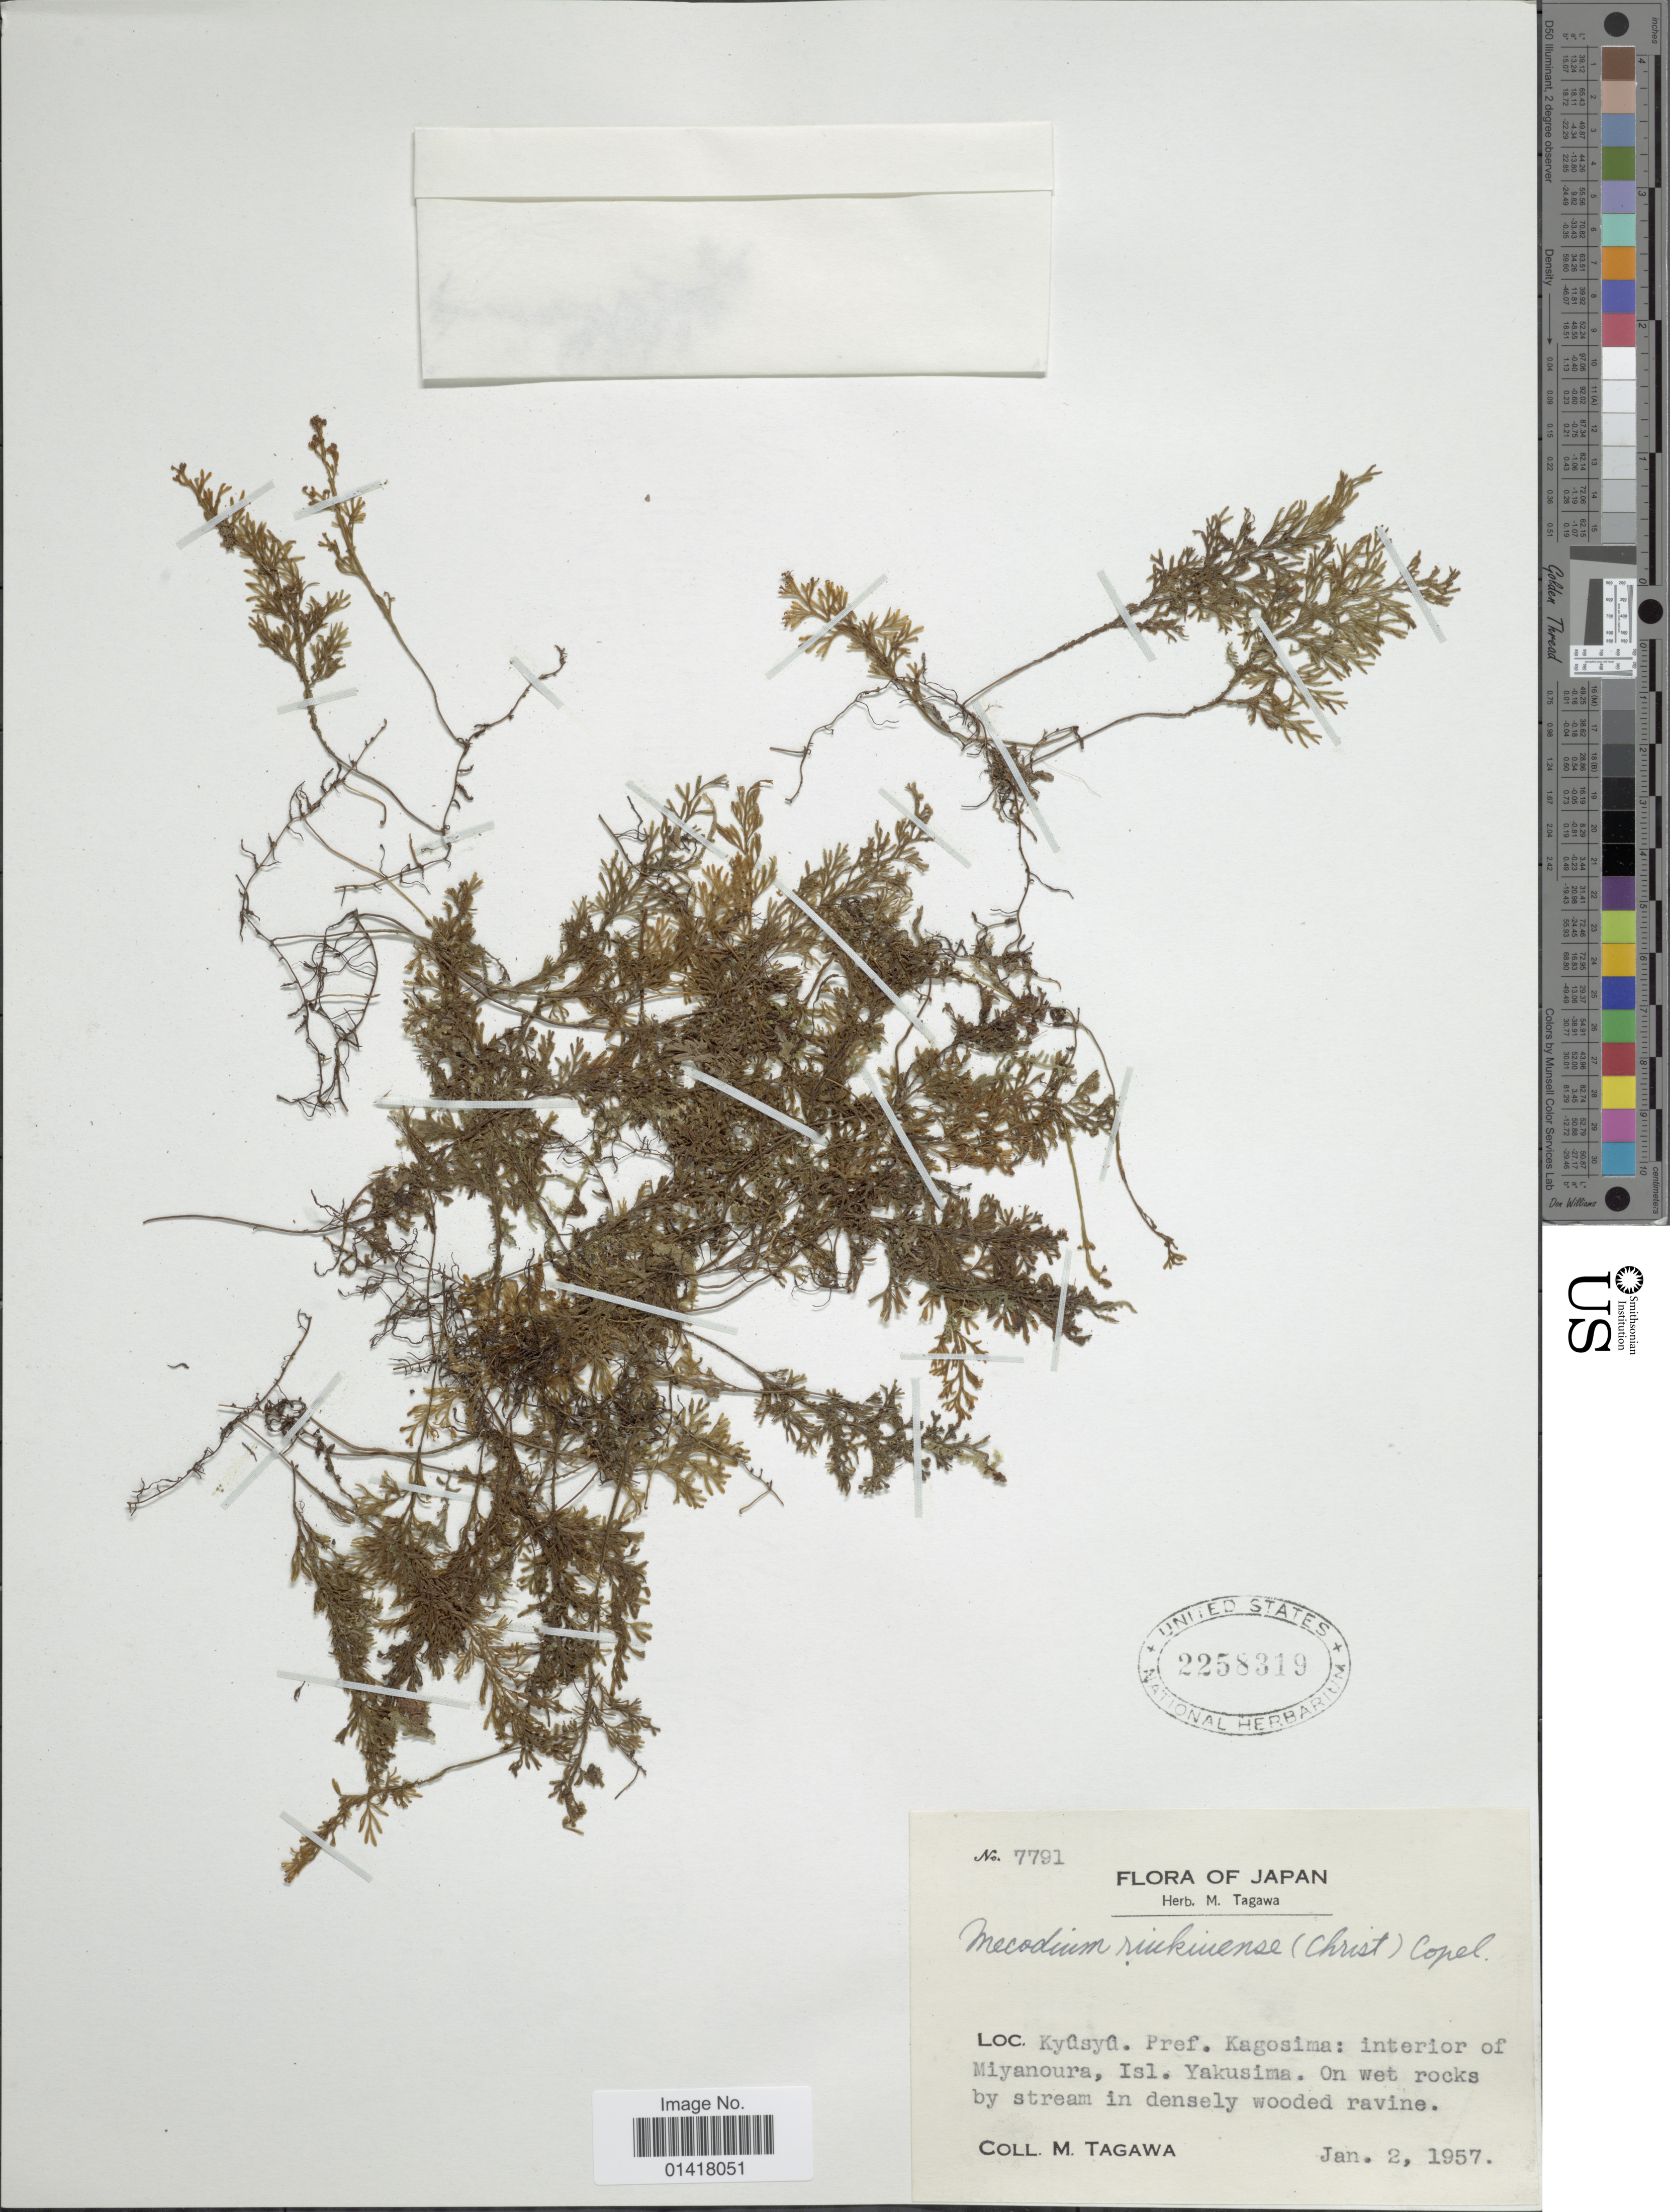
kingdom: Plantae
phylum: Tracheophyta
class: Polypodiopsida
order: Hymenophyllales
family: Hymenophyllaceae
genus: Hymenophyllum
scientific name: Hymenophyllum riukiuense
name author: Ching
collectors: M. Tagawa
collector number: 7791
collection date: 1957-01-02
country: Japan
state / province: Kagosima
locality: Kyusyu. Pref. Kagosima: interior of Miyanoura, Isl. Yakusima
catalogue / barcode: US 2258319